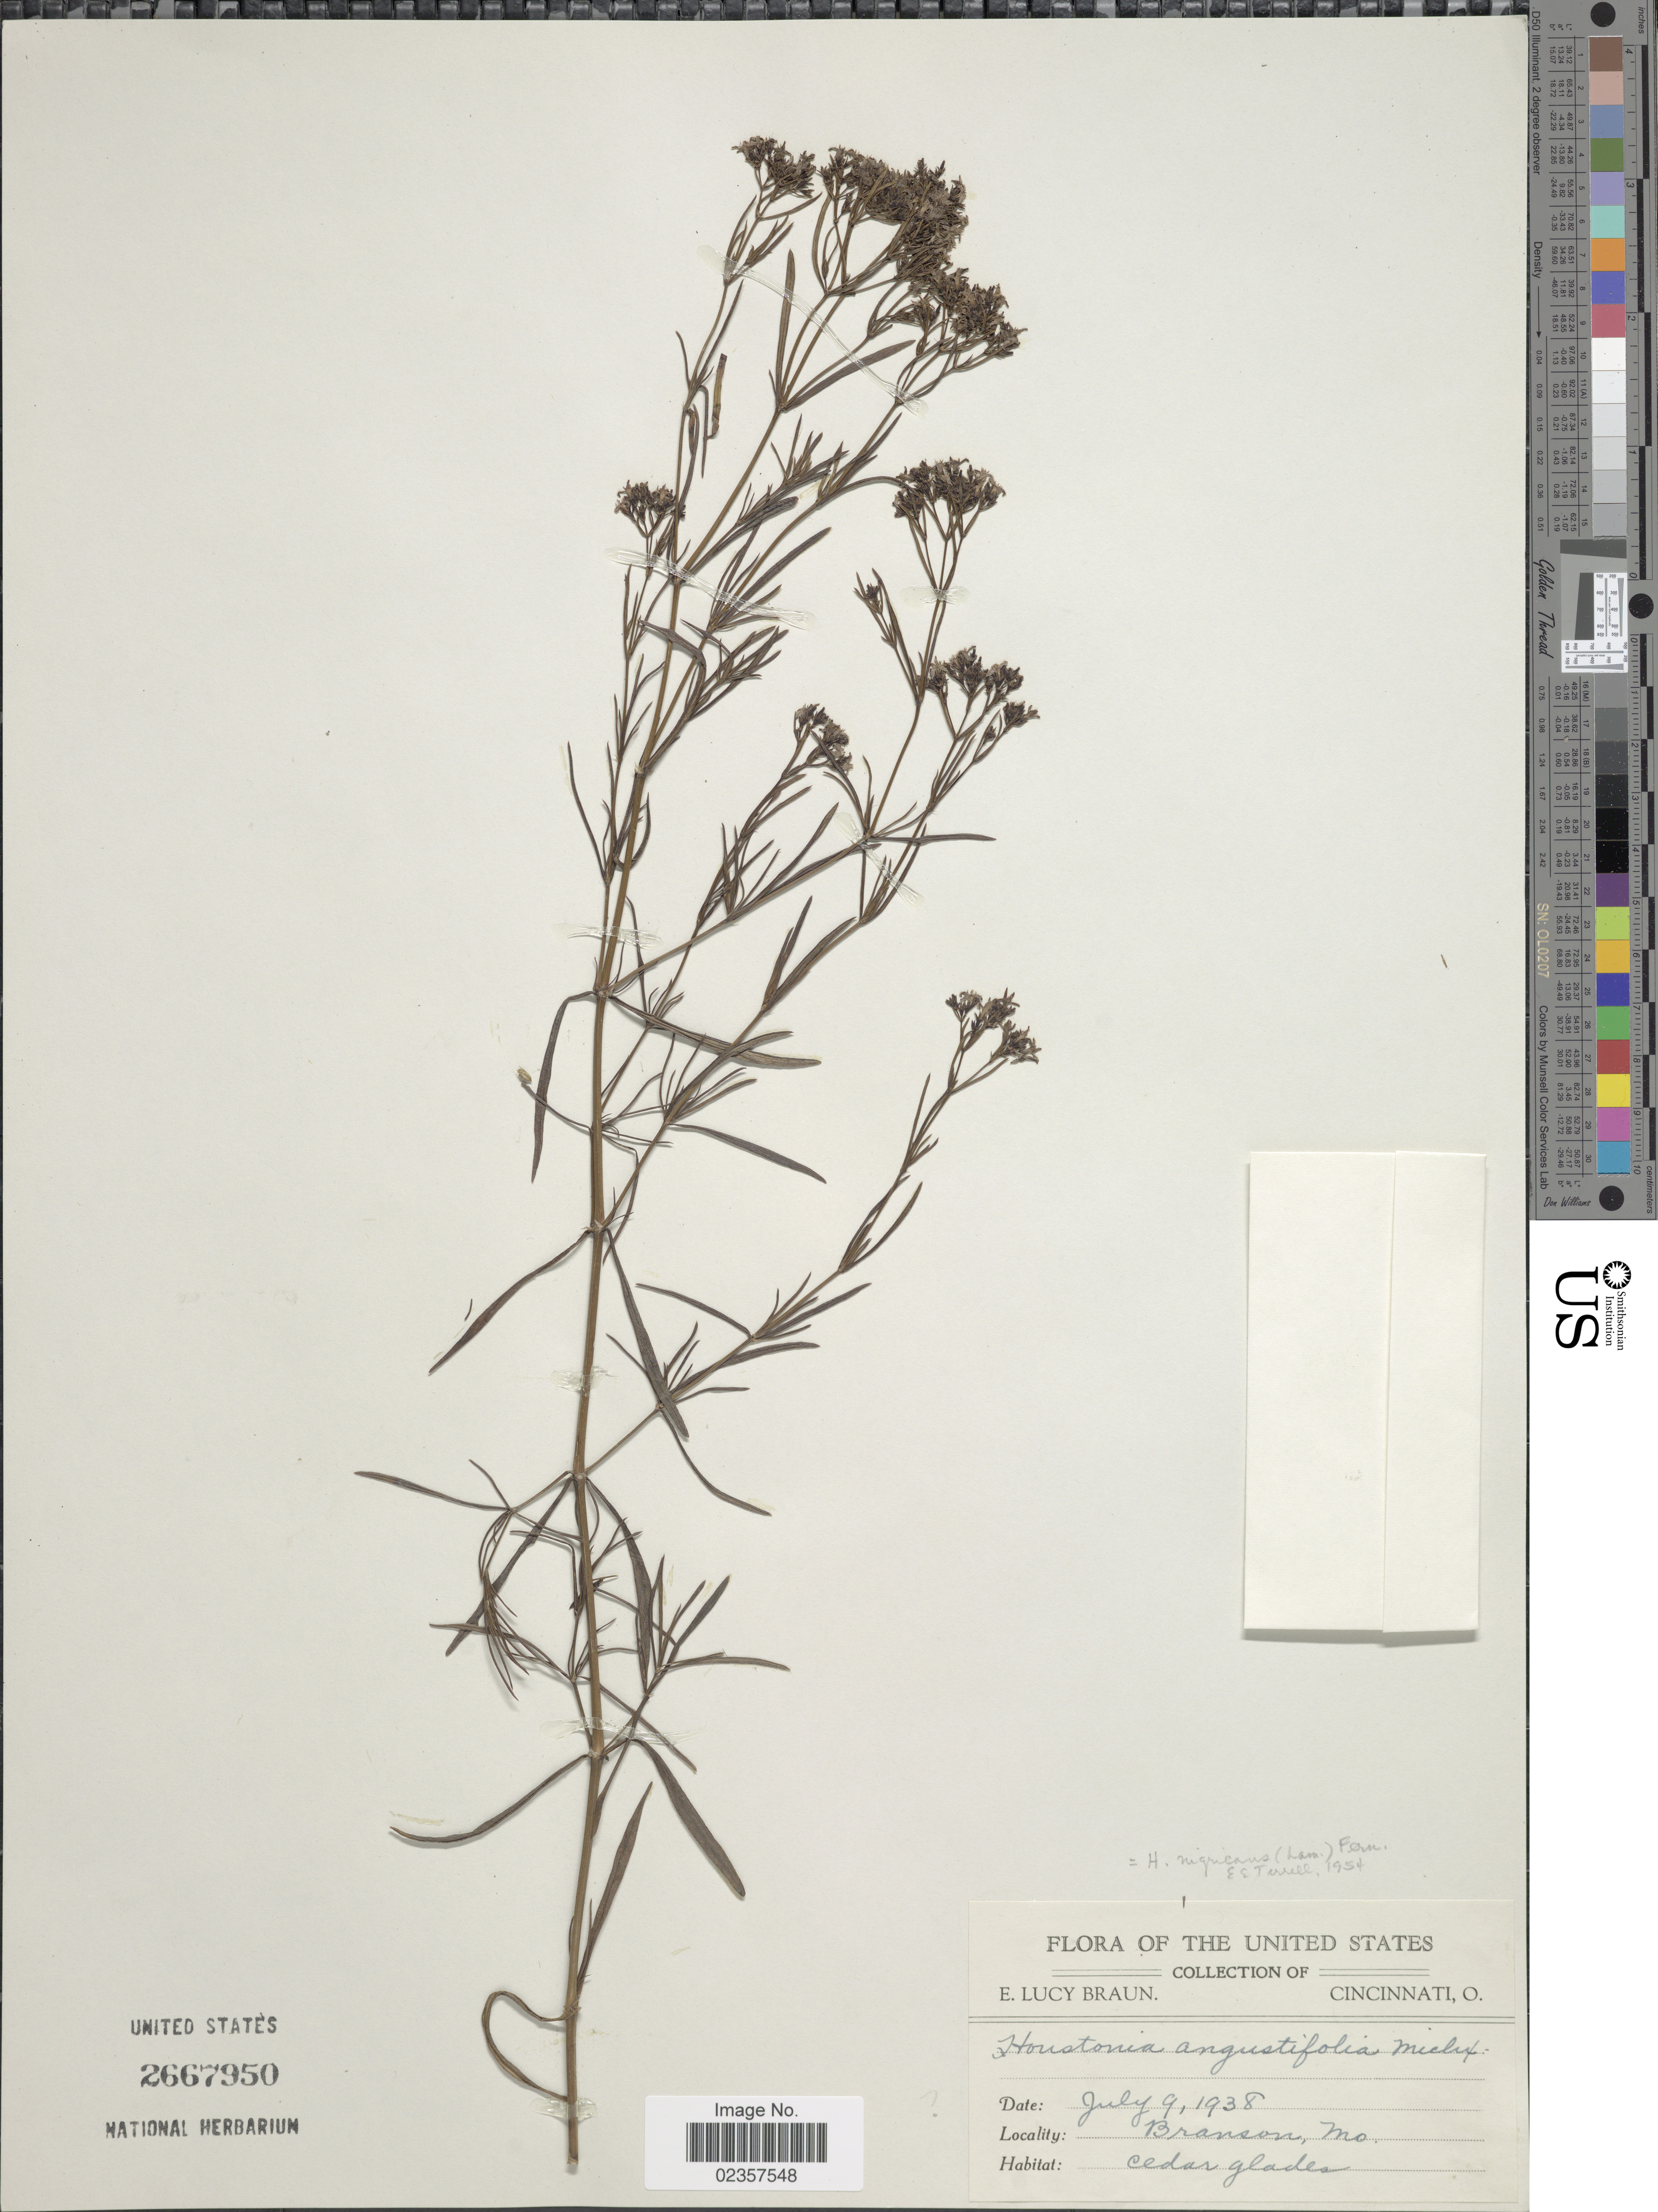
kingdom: Plantae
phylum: Tracheophyta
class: Magnoliopsida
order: Gentianales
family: Rubiaceae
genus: Houstonia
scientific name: Houstonia nigricans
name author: (Lam.) Fernald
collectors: E. L. Braun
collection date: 1938-07-09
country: United States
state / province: Missouri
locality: Branson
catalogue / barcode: US 2667950